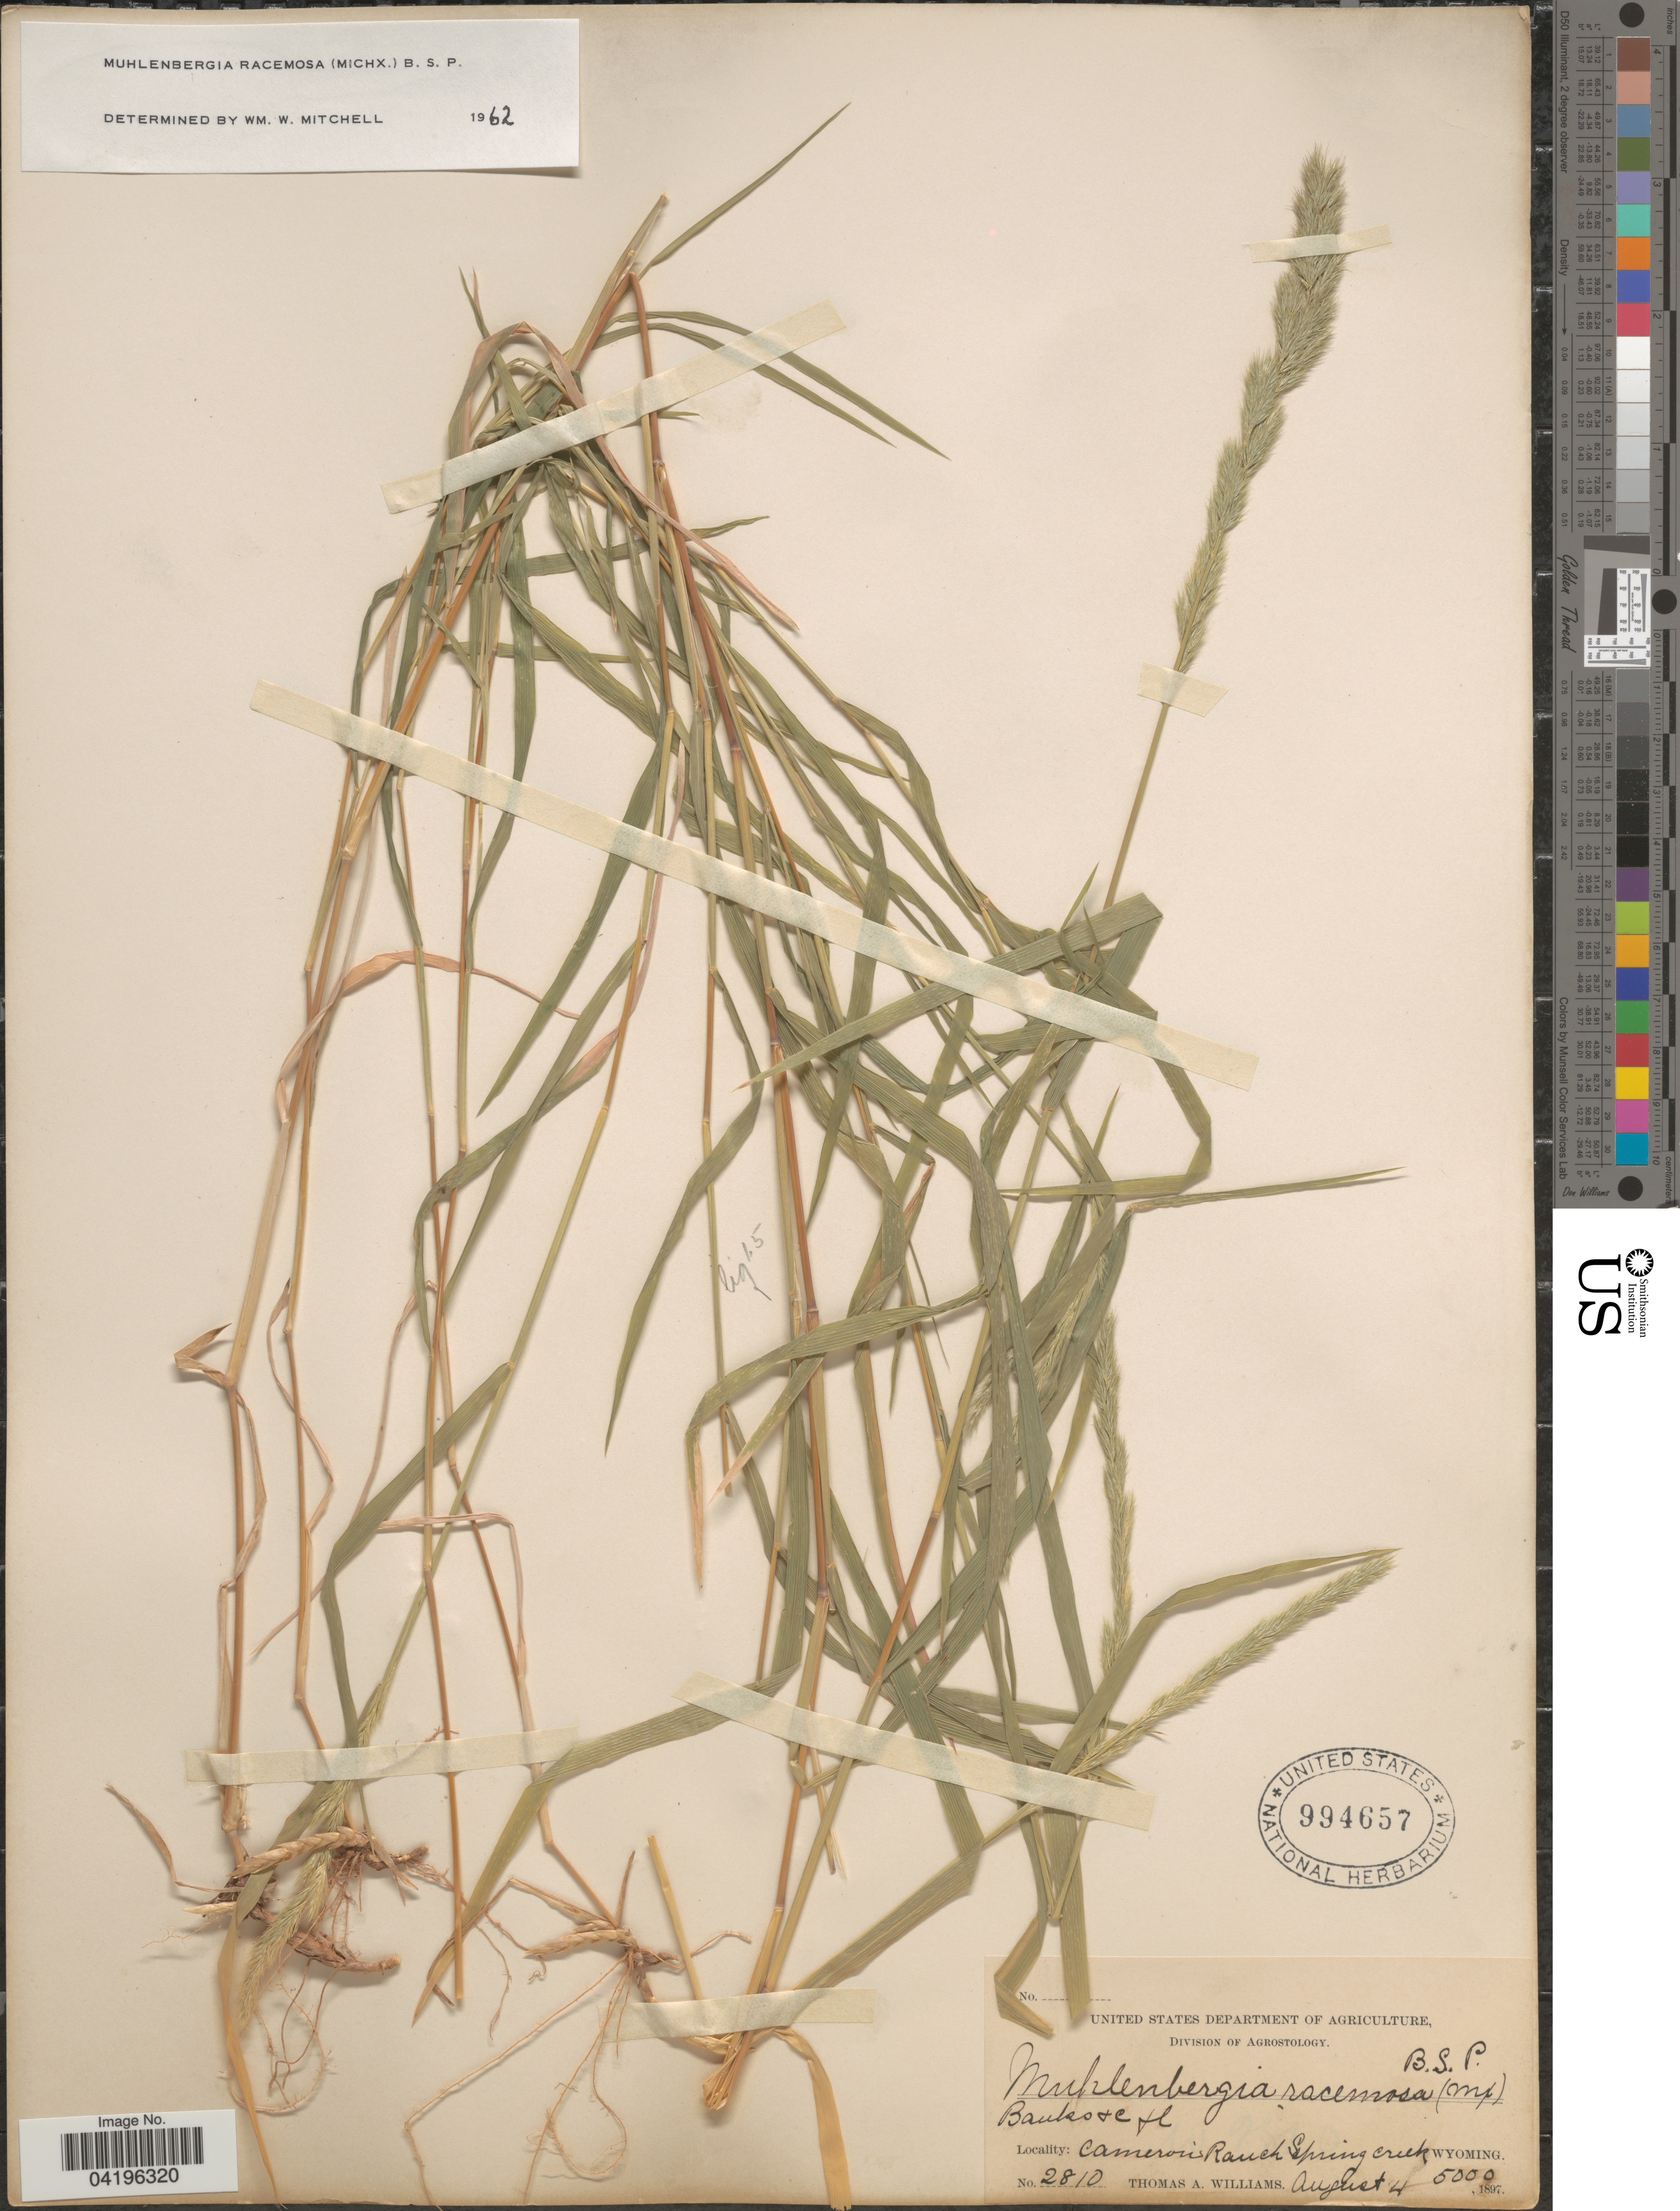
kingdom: Plantae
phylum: Tracheophyta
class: Liliopsida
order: Poales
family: Poaceae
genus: Muhlenbergia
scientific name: Muhlenbergia racemosa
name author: (Michx.) Britton et al.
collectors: T. A. Williams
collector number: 2810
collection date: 1897-08-04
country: United States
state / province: Wyoming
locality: Cameron's Ranch Spring creek.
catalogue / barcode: US 994657